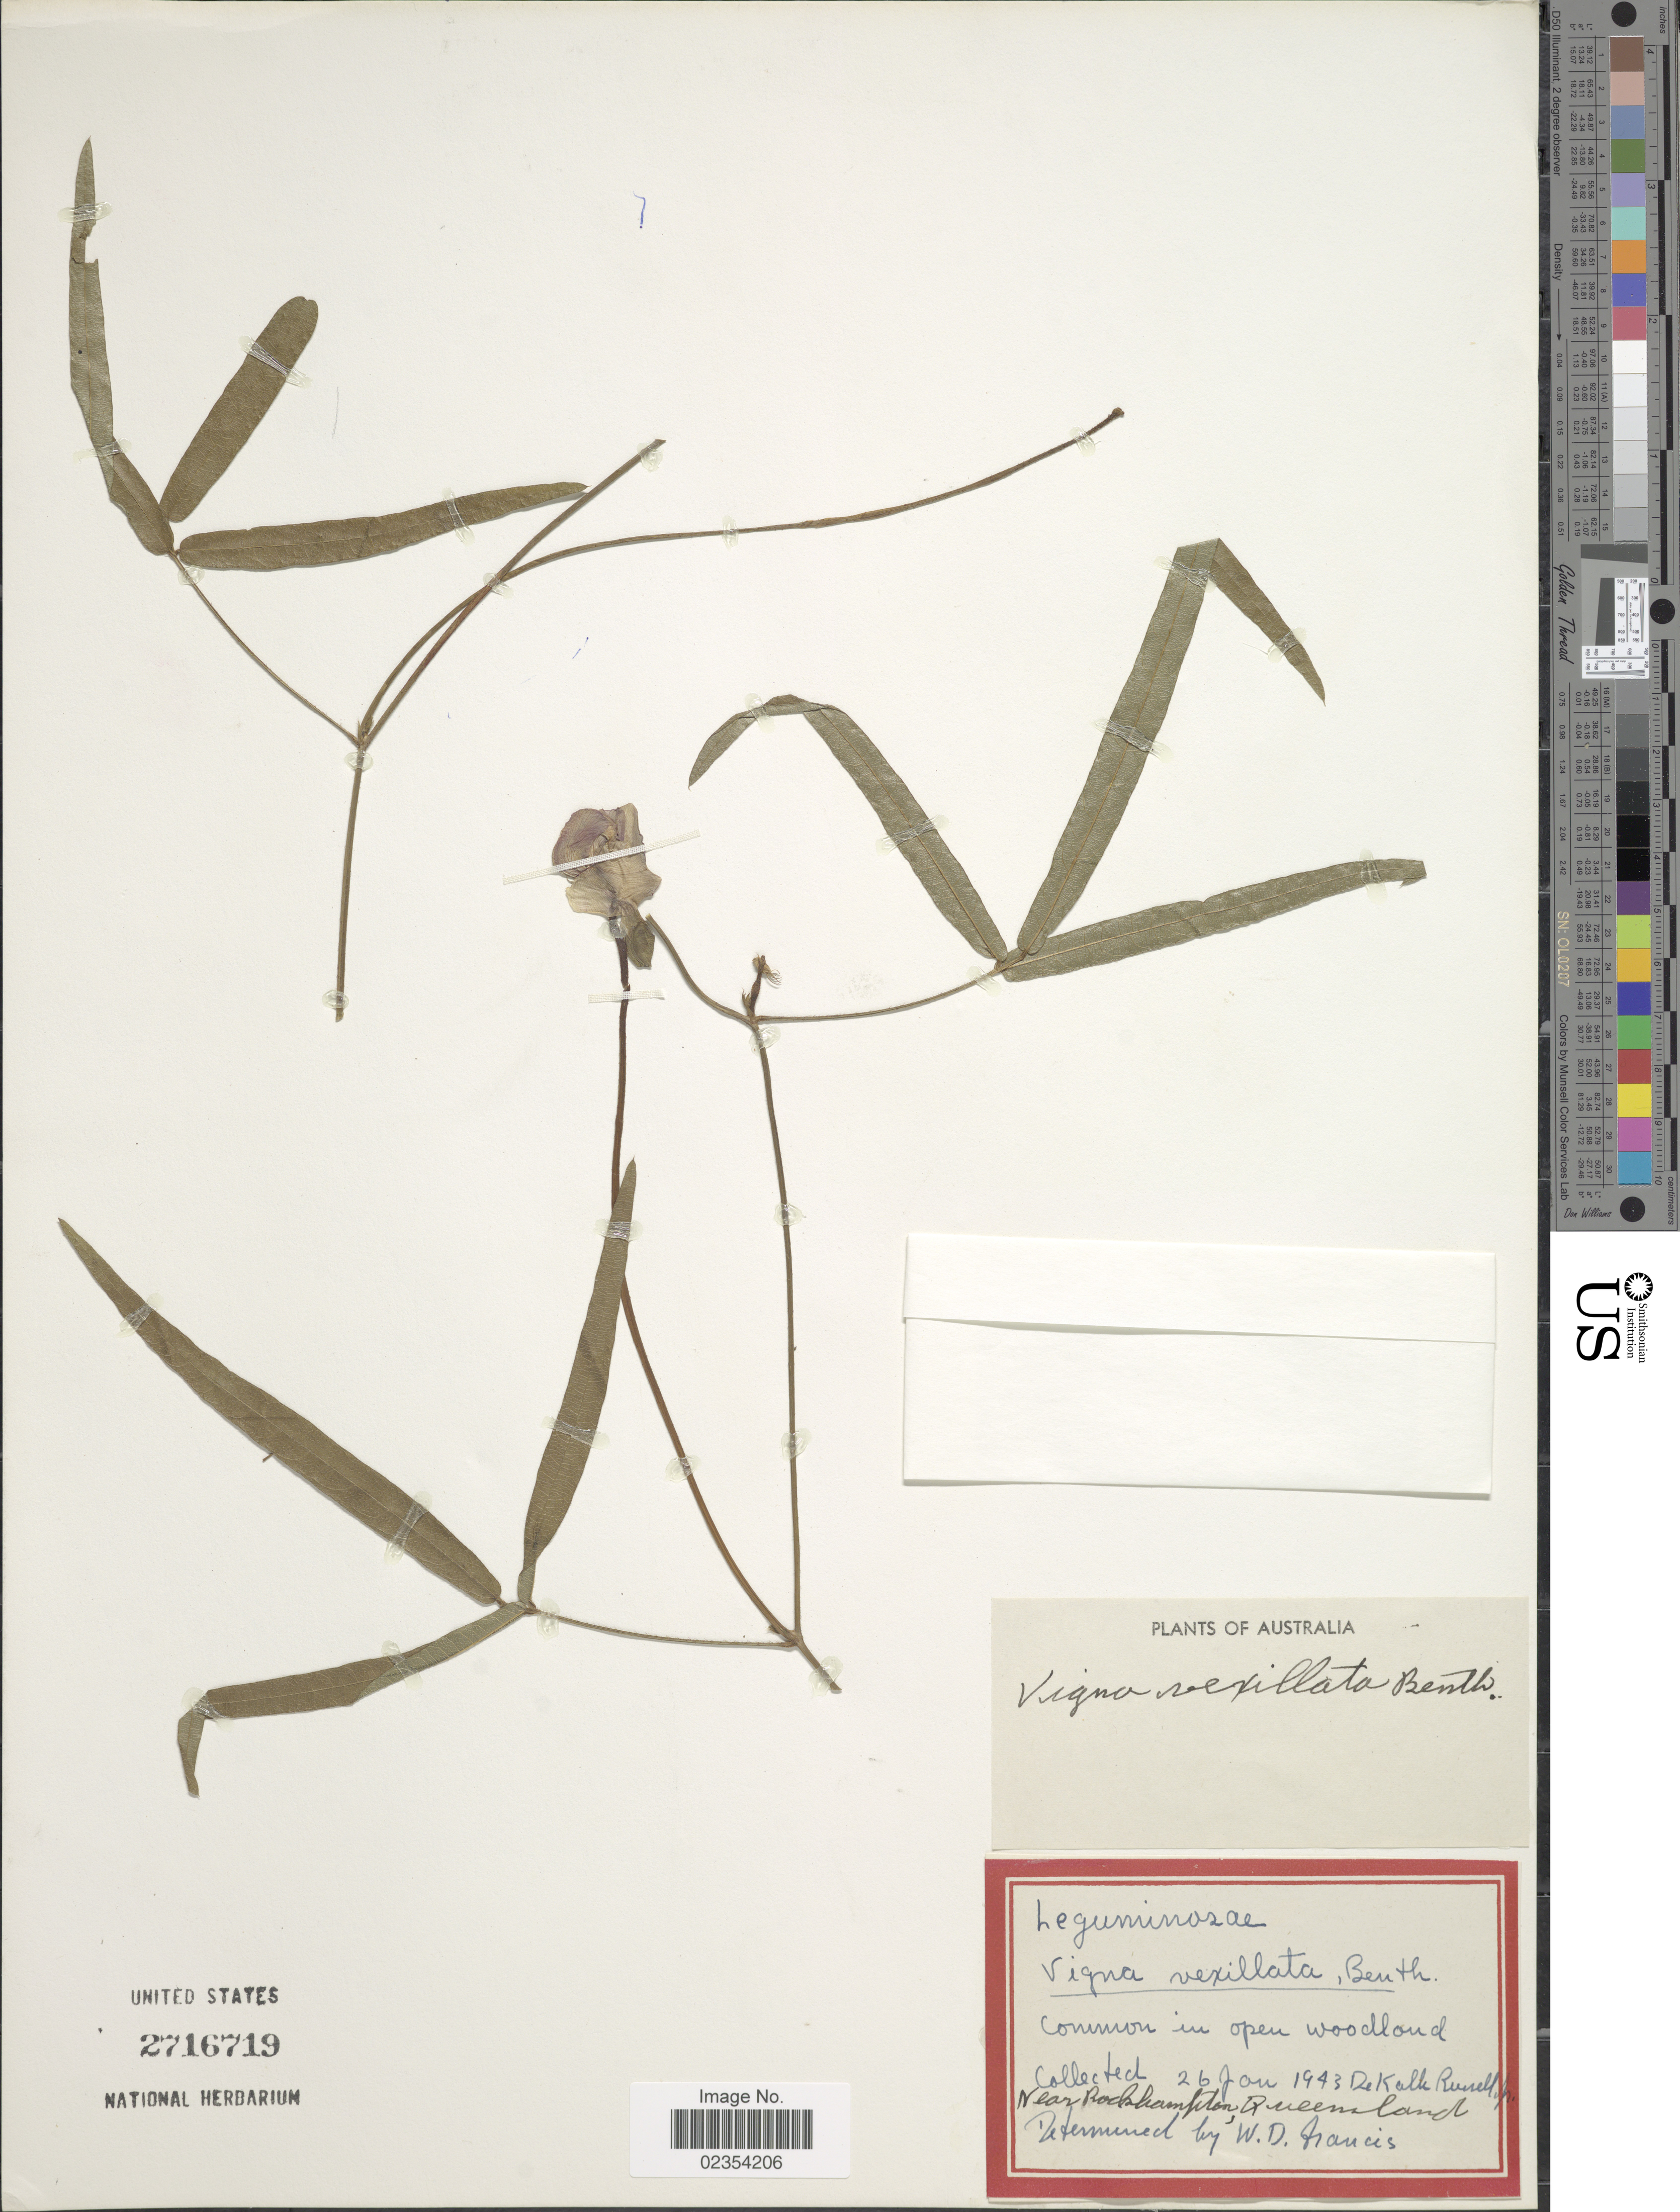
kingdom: Plantae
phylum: Tracheophyta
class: Magnoliopsida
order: Fabales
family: Fabaceae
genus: Vigna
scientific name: Vigna vexillata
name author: (L.) A. Rich.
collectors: D. K. Russell Jr.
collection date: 1943-01-26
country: Australia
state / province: Queensland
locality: Nar Rockhampton.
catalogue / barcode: US 2716719